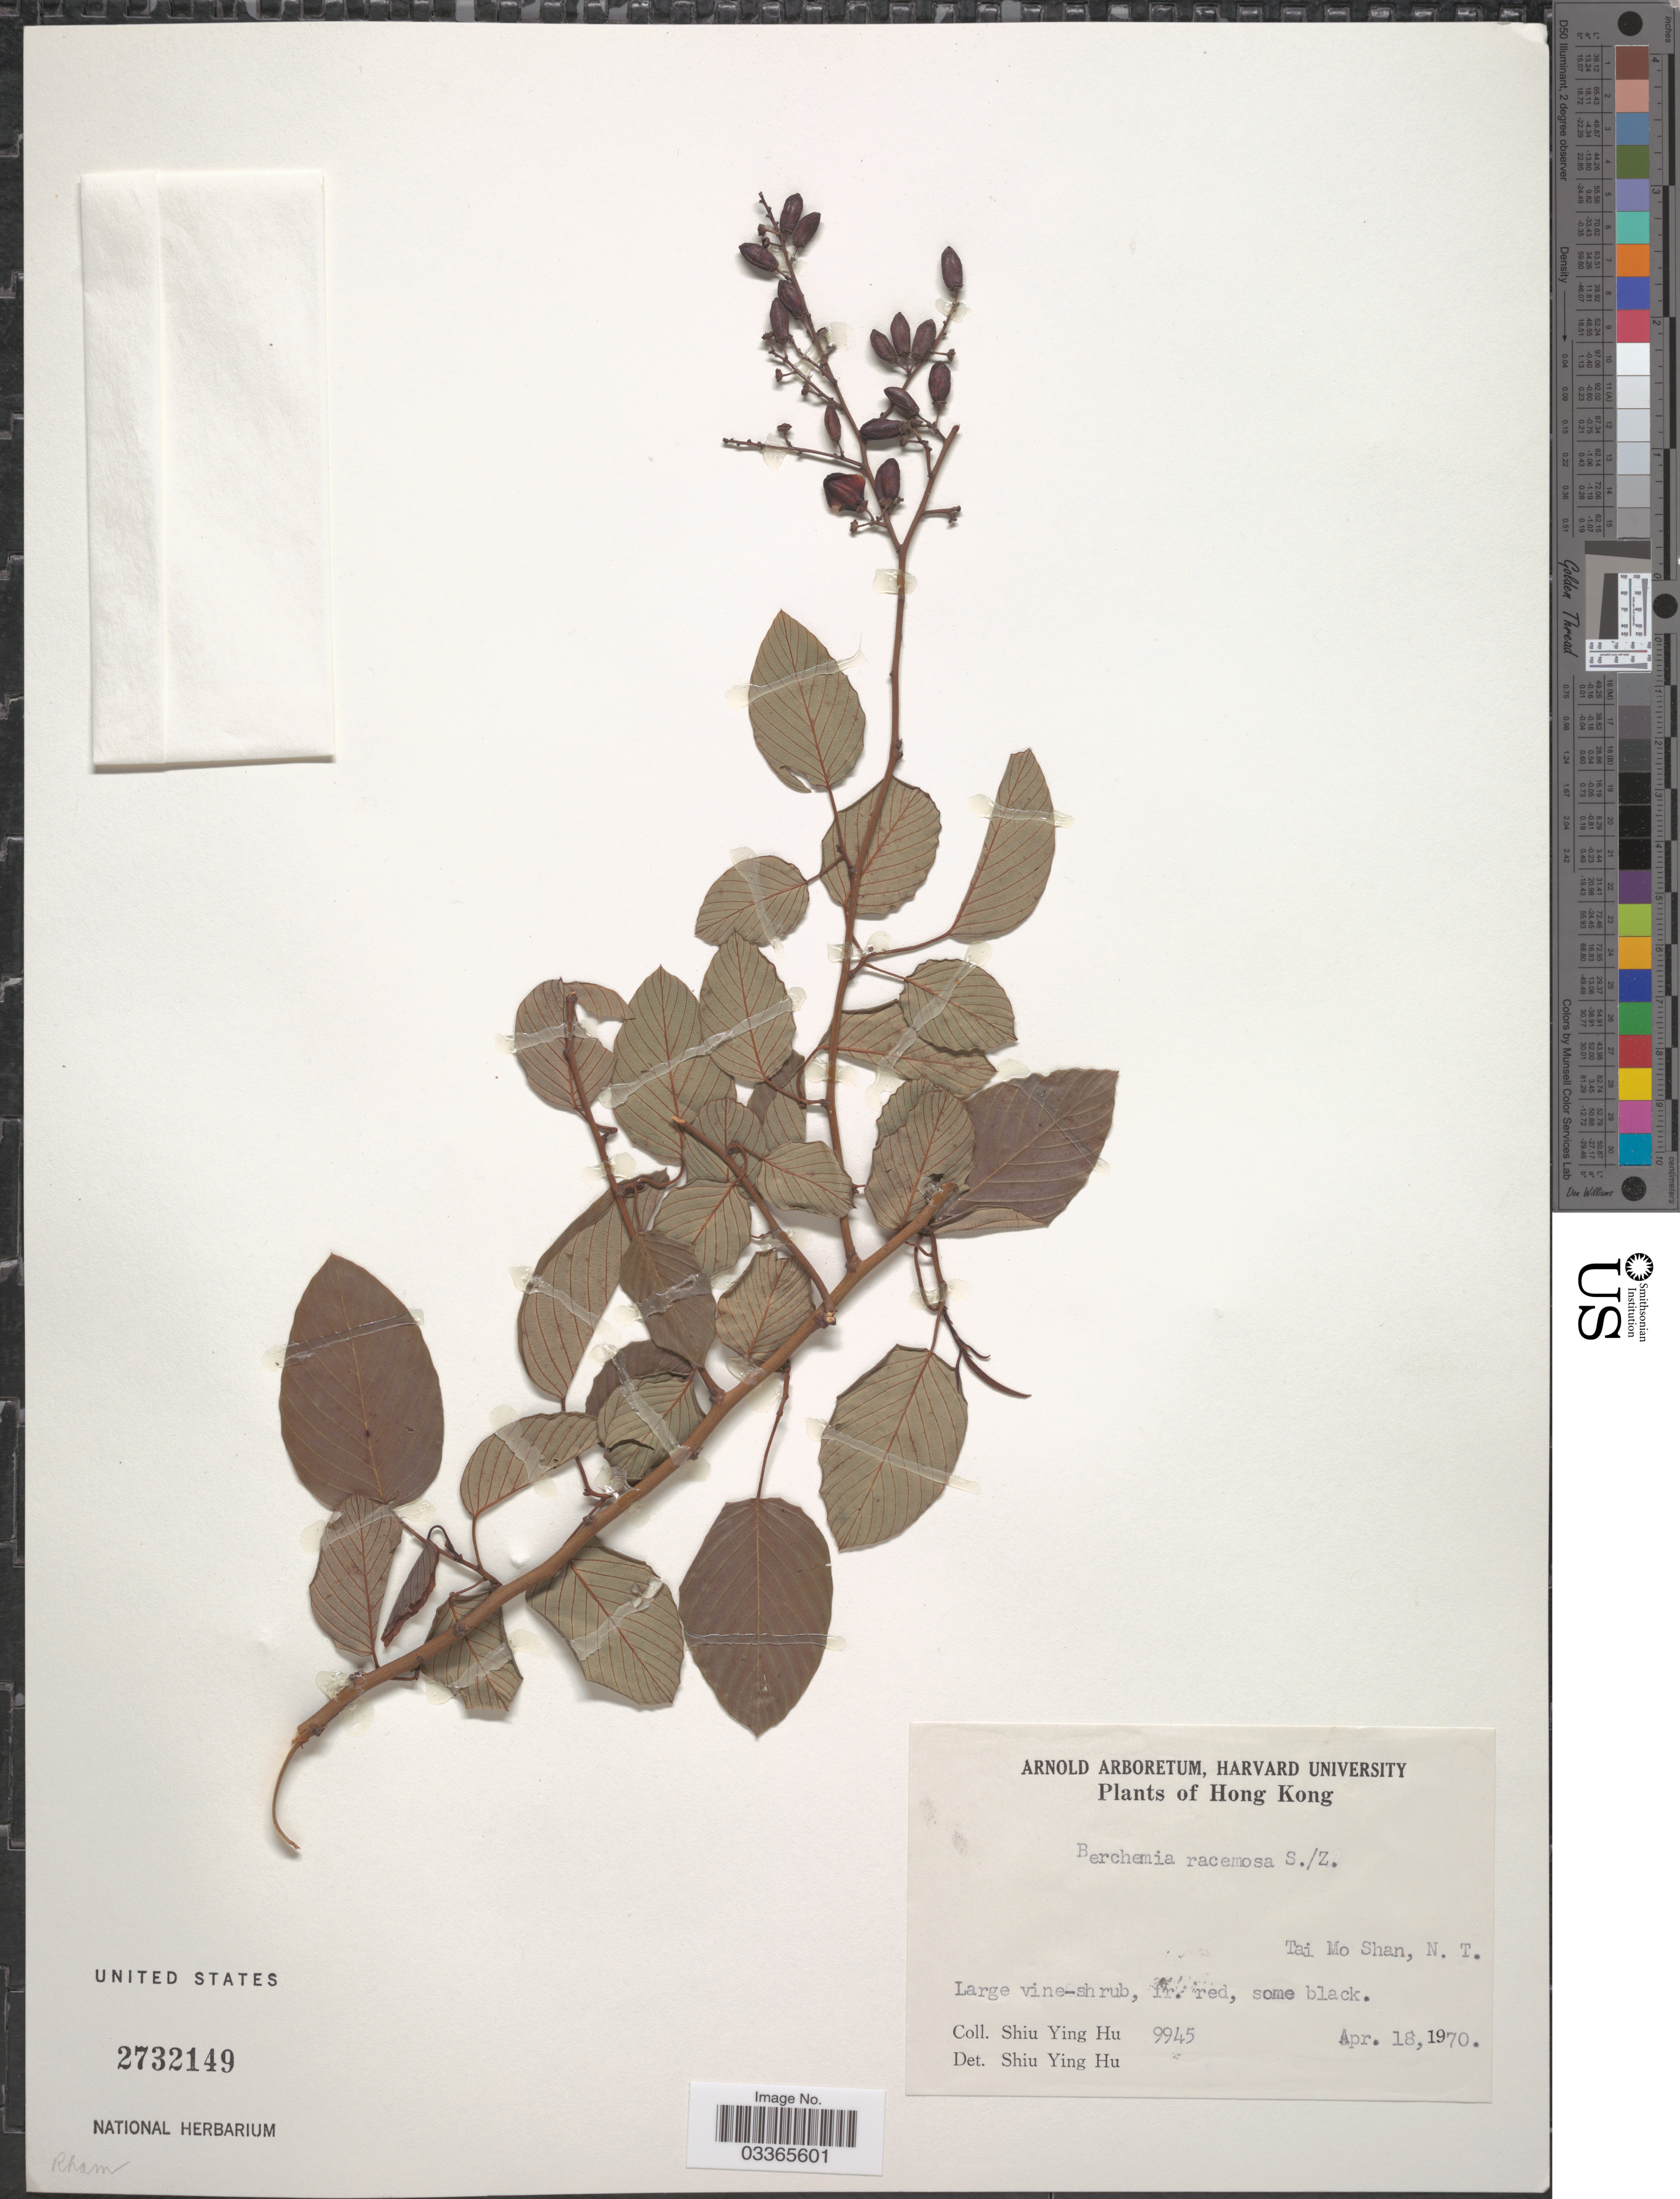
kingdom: Plantae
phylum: Tracheophyta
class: Magnoliopsida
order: Rosales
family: Rhamnaceae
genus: Berchemia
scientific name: Berchemia racemosa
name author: Siebold & Zucc.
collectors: S. Y. Hu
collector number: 9945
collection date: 1970-04-18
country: China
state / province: Hong Kong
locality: Tai Mo Shan, N.T.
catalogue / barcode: US 2732149